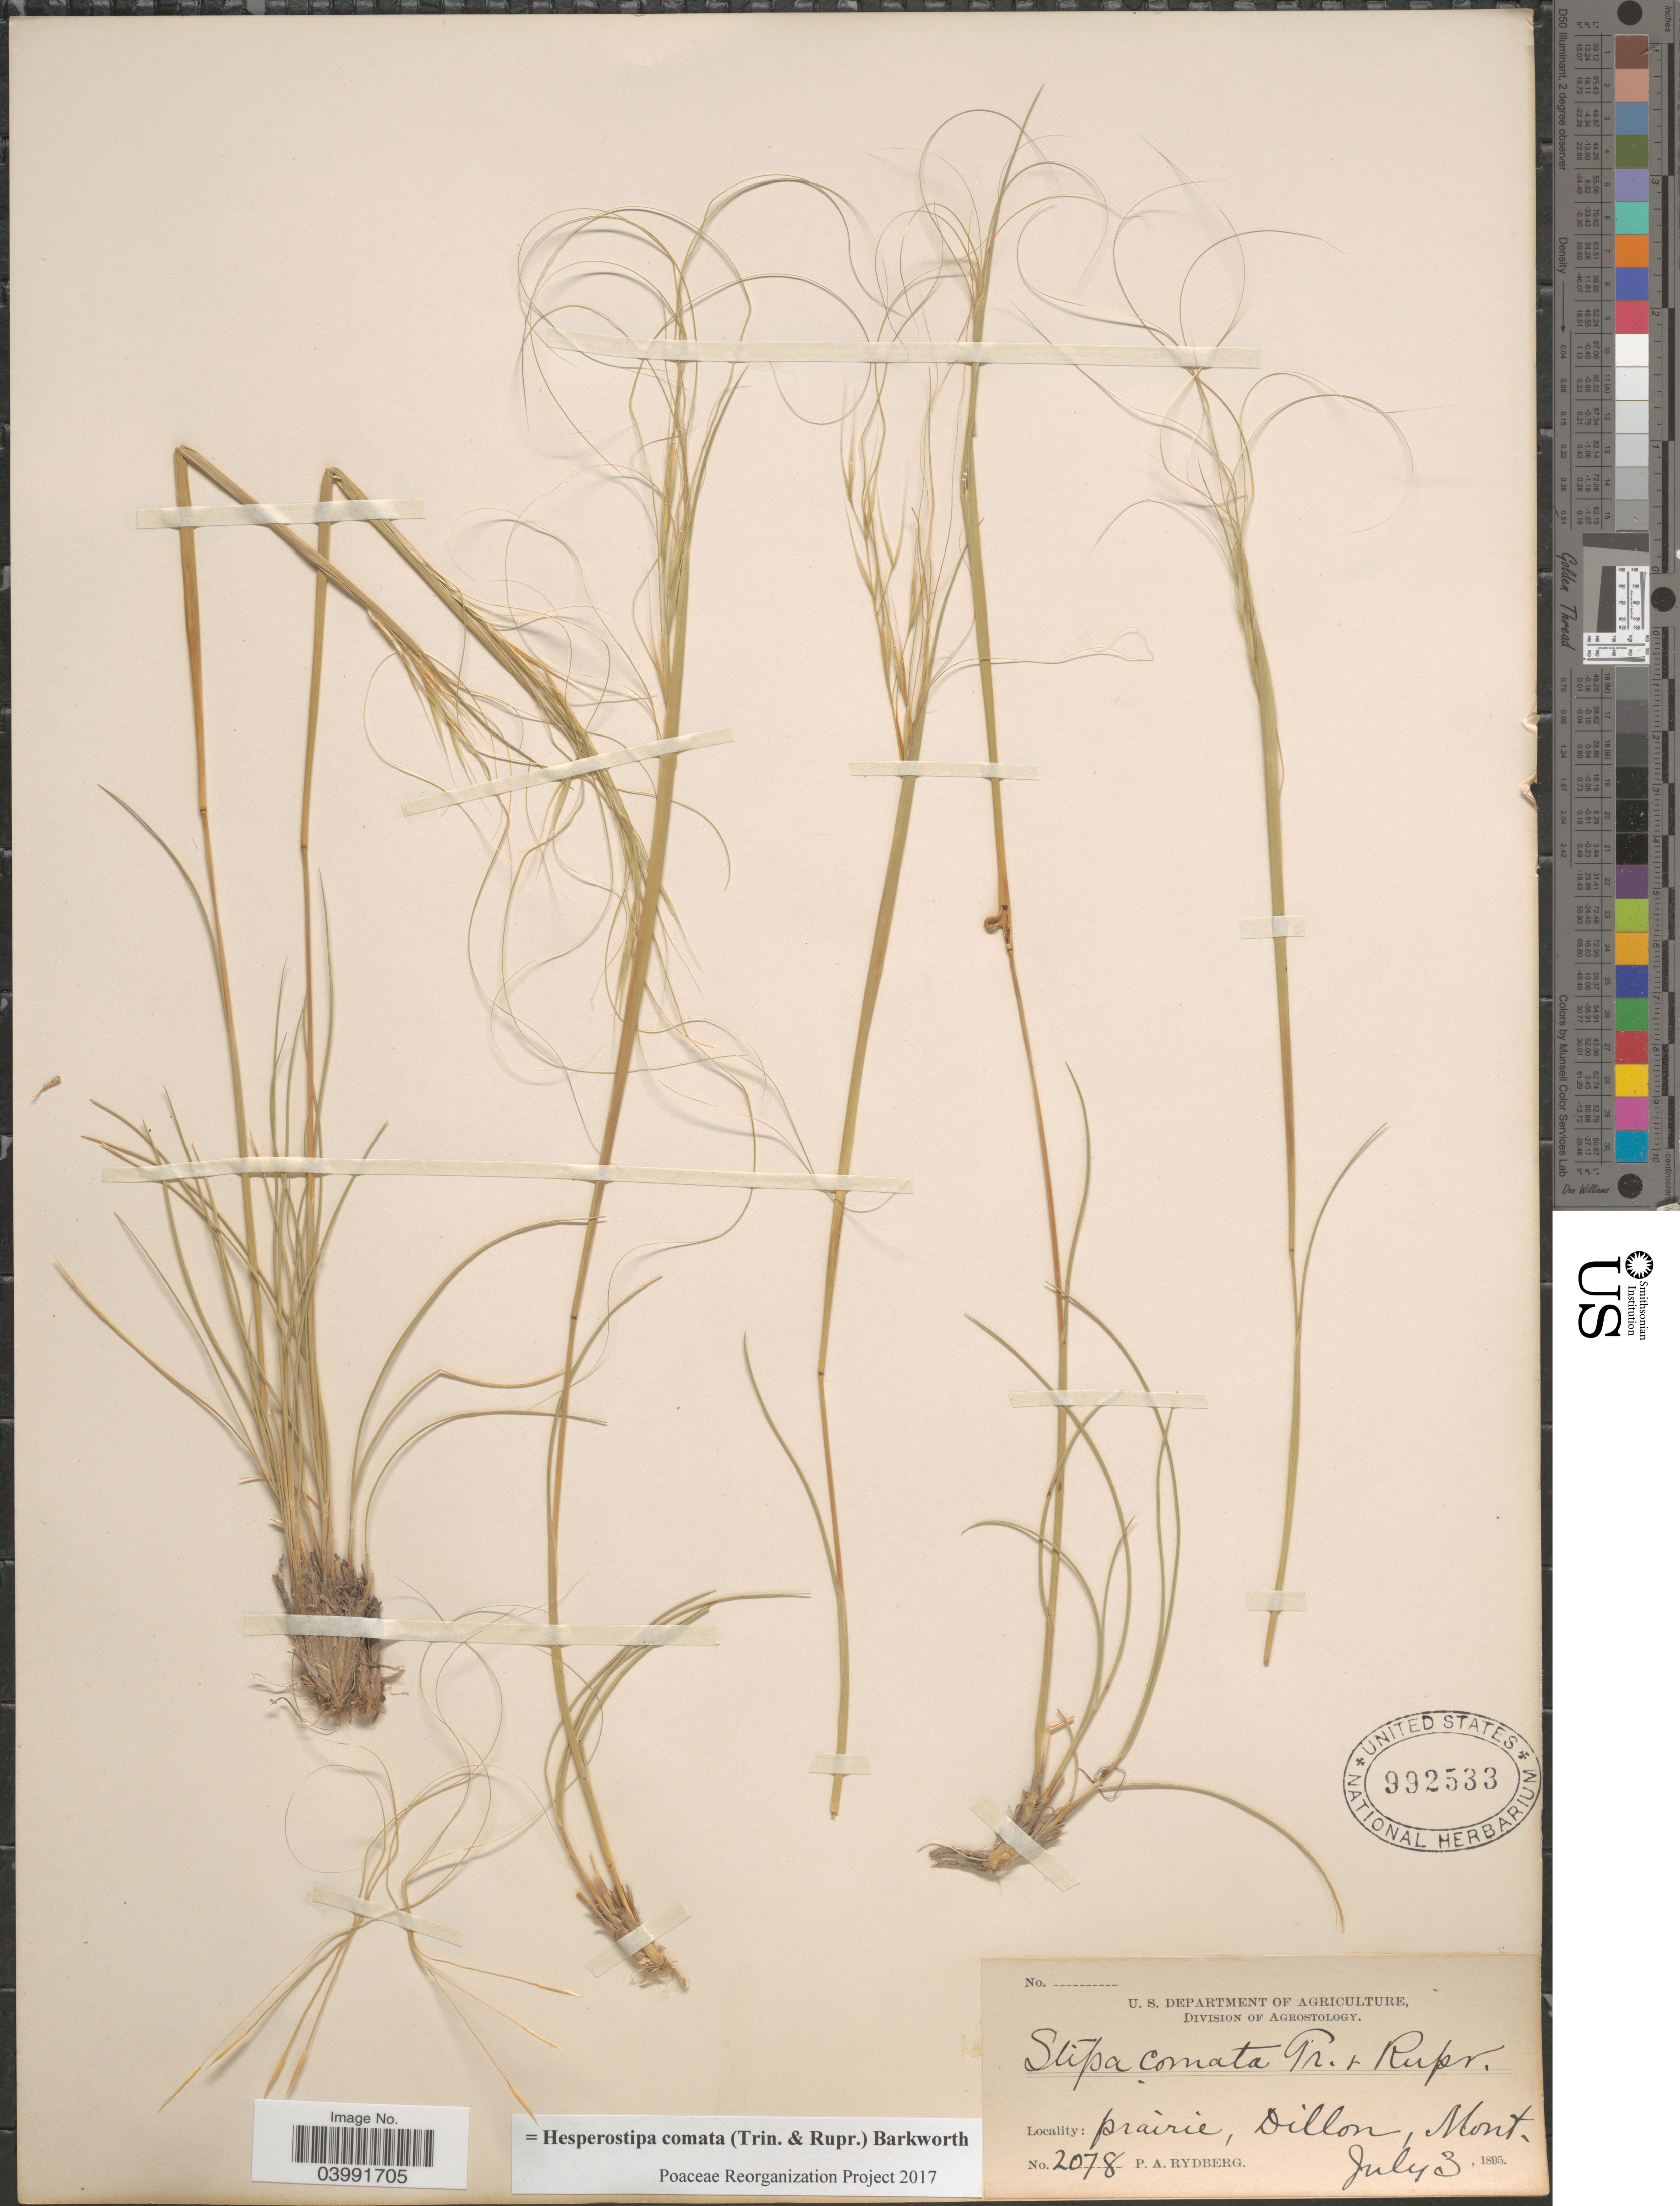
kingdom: Plantae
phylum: Tracheophyta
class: Liliopsida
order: Poales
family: Poaceae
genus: Hesperostipa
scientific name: Hesperostipa comata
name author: (Trin. & Rupr.) Barkworth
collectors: P. A. Rydberg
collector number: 2078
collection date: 1895-07-03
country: United States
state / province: Montana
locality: Prairie, Dillon.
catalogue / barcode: US 992533